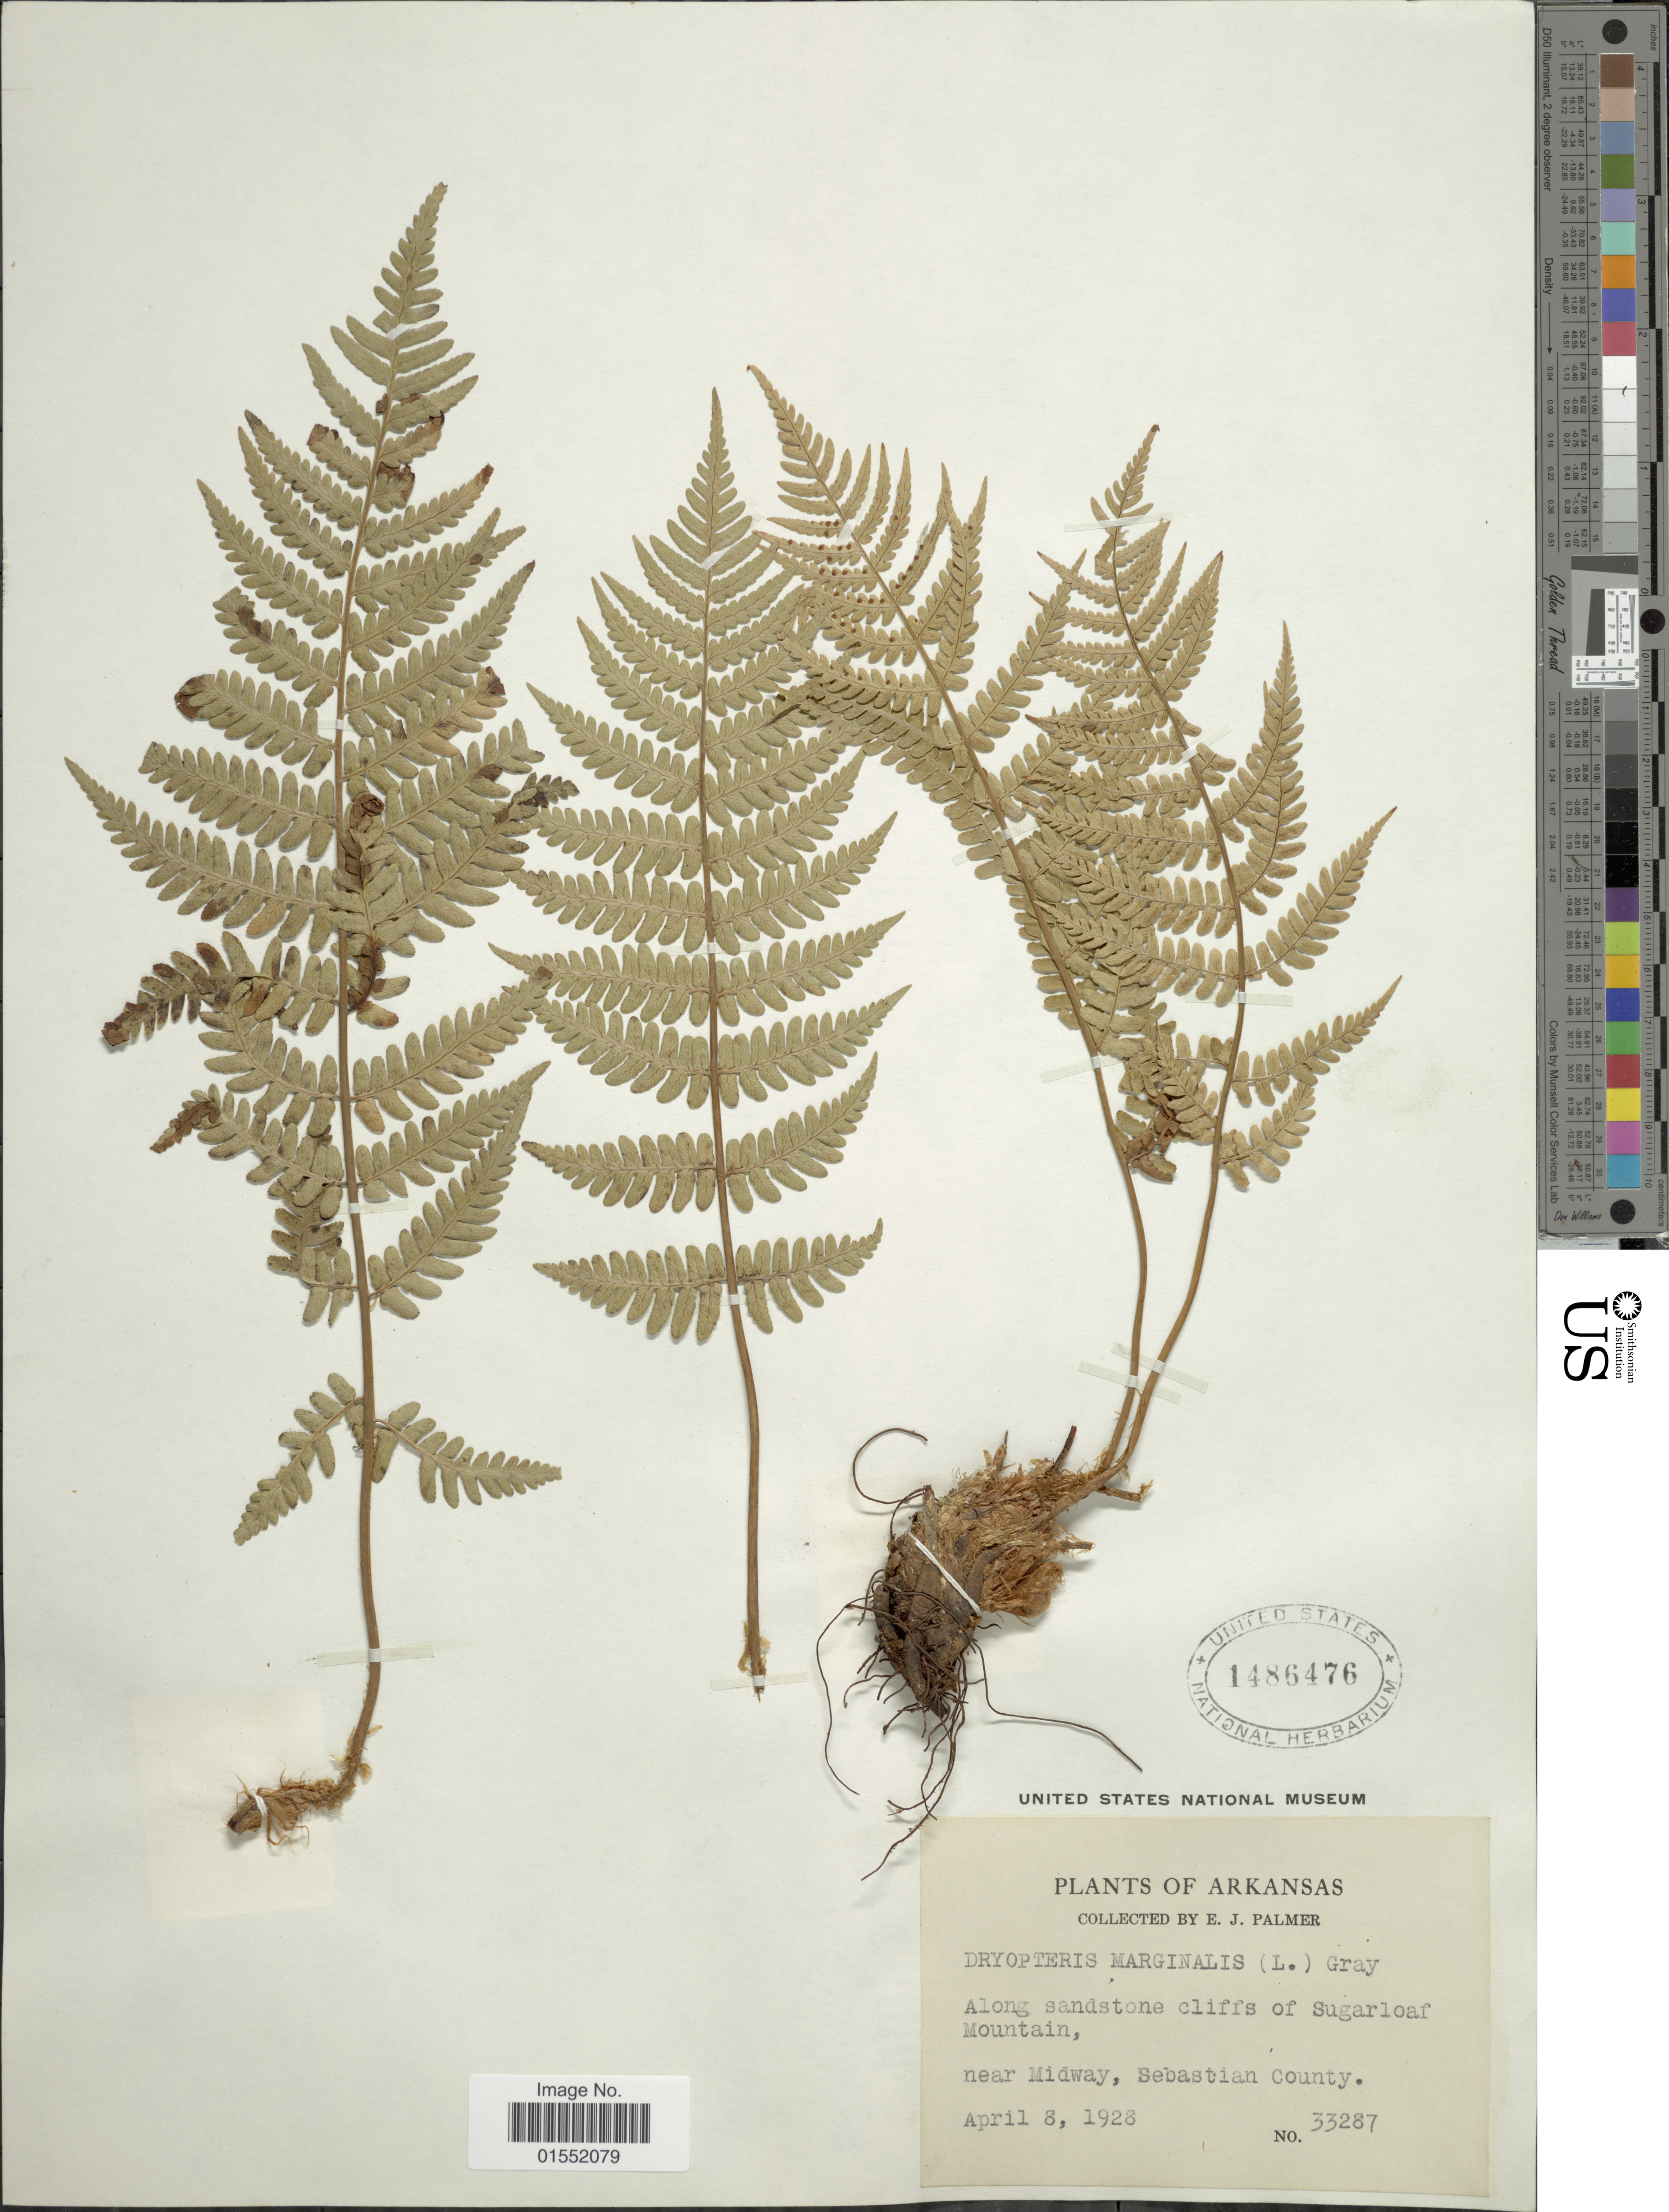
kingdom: Plantae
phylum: Tracheophyta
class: Polypodiopsida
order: Polypodiales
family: Dryopteridaceae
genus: Dryopteris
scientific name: Dryopteris marginalis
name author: (L.) A. Gray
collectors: E. J. Palmer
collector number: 33287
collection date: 1928-04-08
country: United States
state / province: Arkansas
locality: Along sandstone cliffs of Sugarloaf Mountain, near Midway, Sebastian County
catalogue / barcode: US 1486476